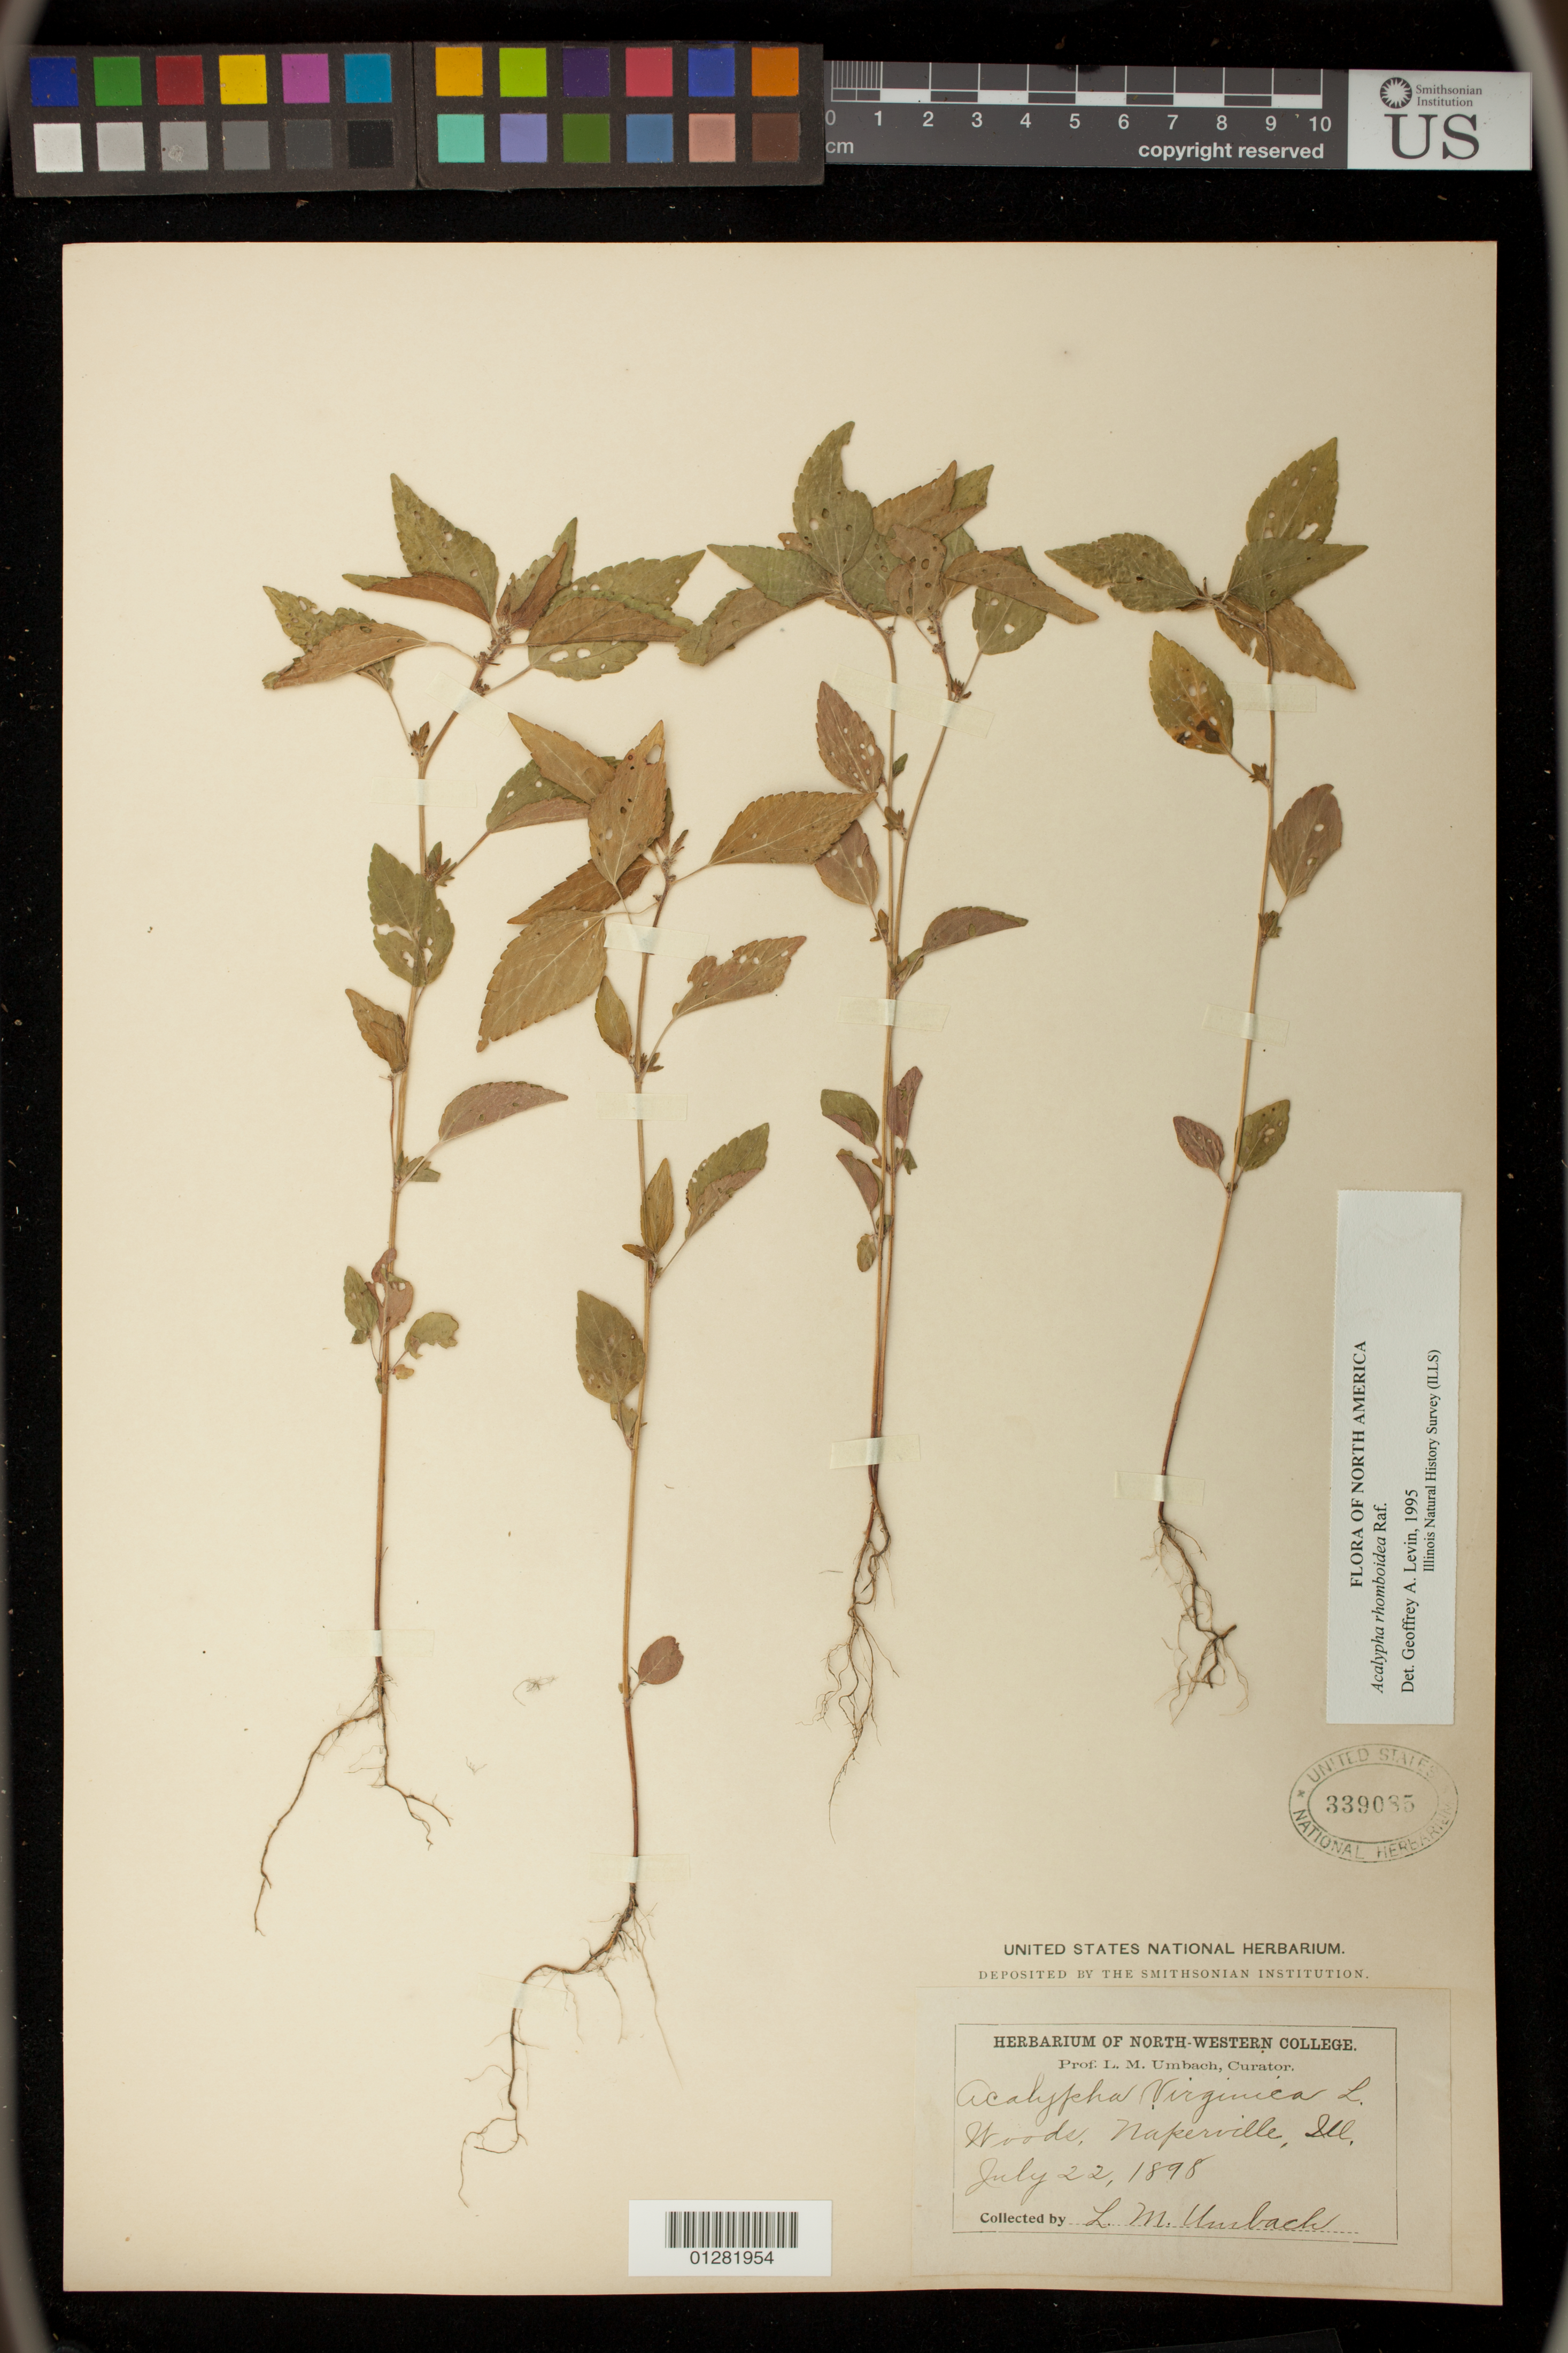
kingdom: Plantae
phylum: Tracheophyta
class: Magnoliopsida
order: Malpighiales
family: Euphorbiaceae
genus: Acalypha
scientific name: Acalypha rhomboidea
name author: Raf.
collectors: L. M. Umbach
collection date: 1898-07-22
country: United States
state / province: Illinois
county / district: DuPage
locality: Woods, Naperville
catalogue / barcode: US 339035